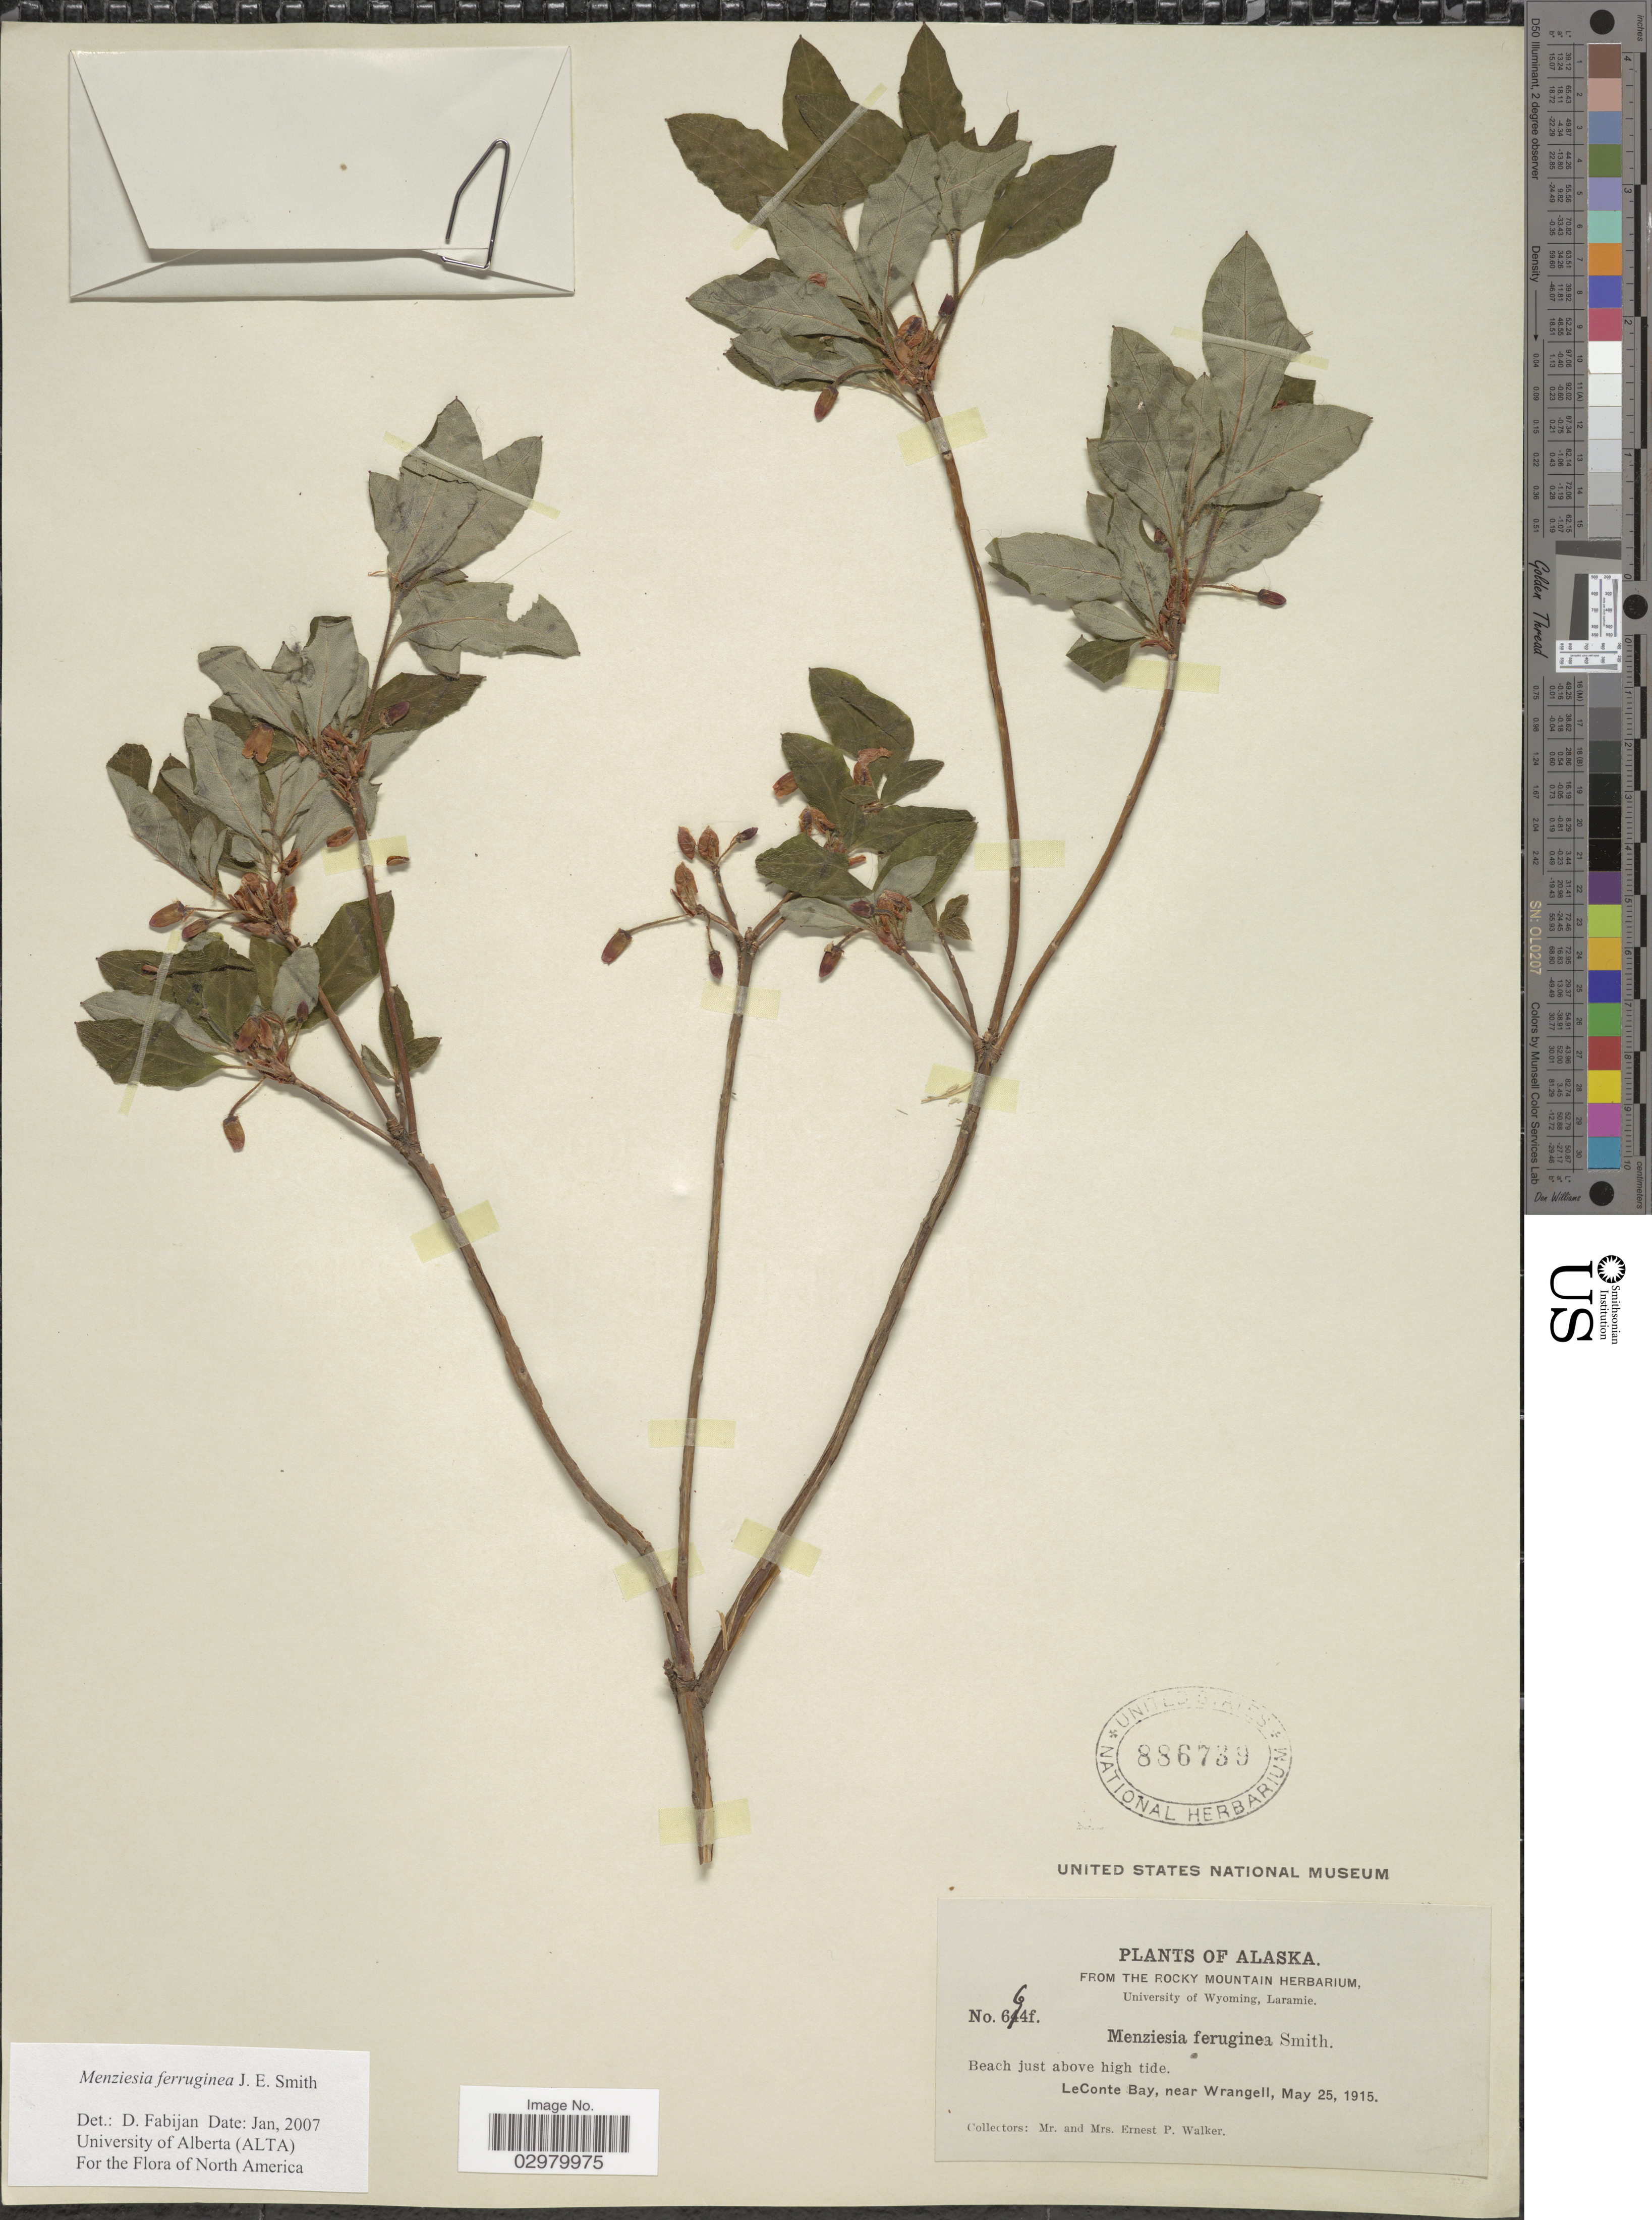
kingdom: Plantae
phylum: Tracheophyta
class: Magnoliopsida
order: Ericales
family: Ericaceae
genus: Menziesia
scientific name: Menziesia ferruginea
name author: Sm.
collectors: E. P. Walker & E. Walker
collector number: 664f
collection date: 1915-05-25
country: United States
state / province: Alaska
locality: LeConte Bay, near Wrangell.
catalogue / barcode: US 886739